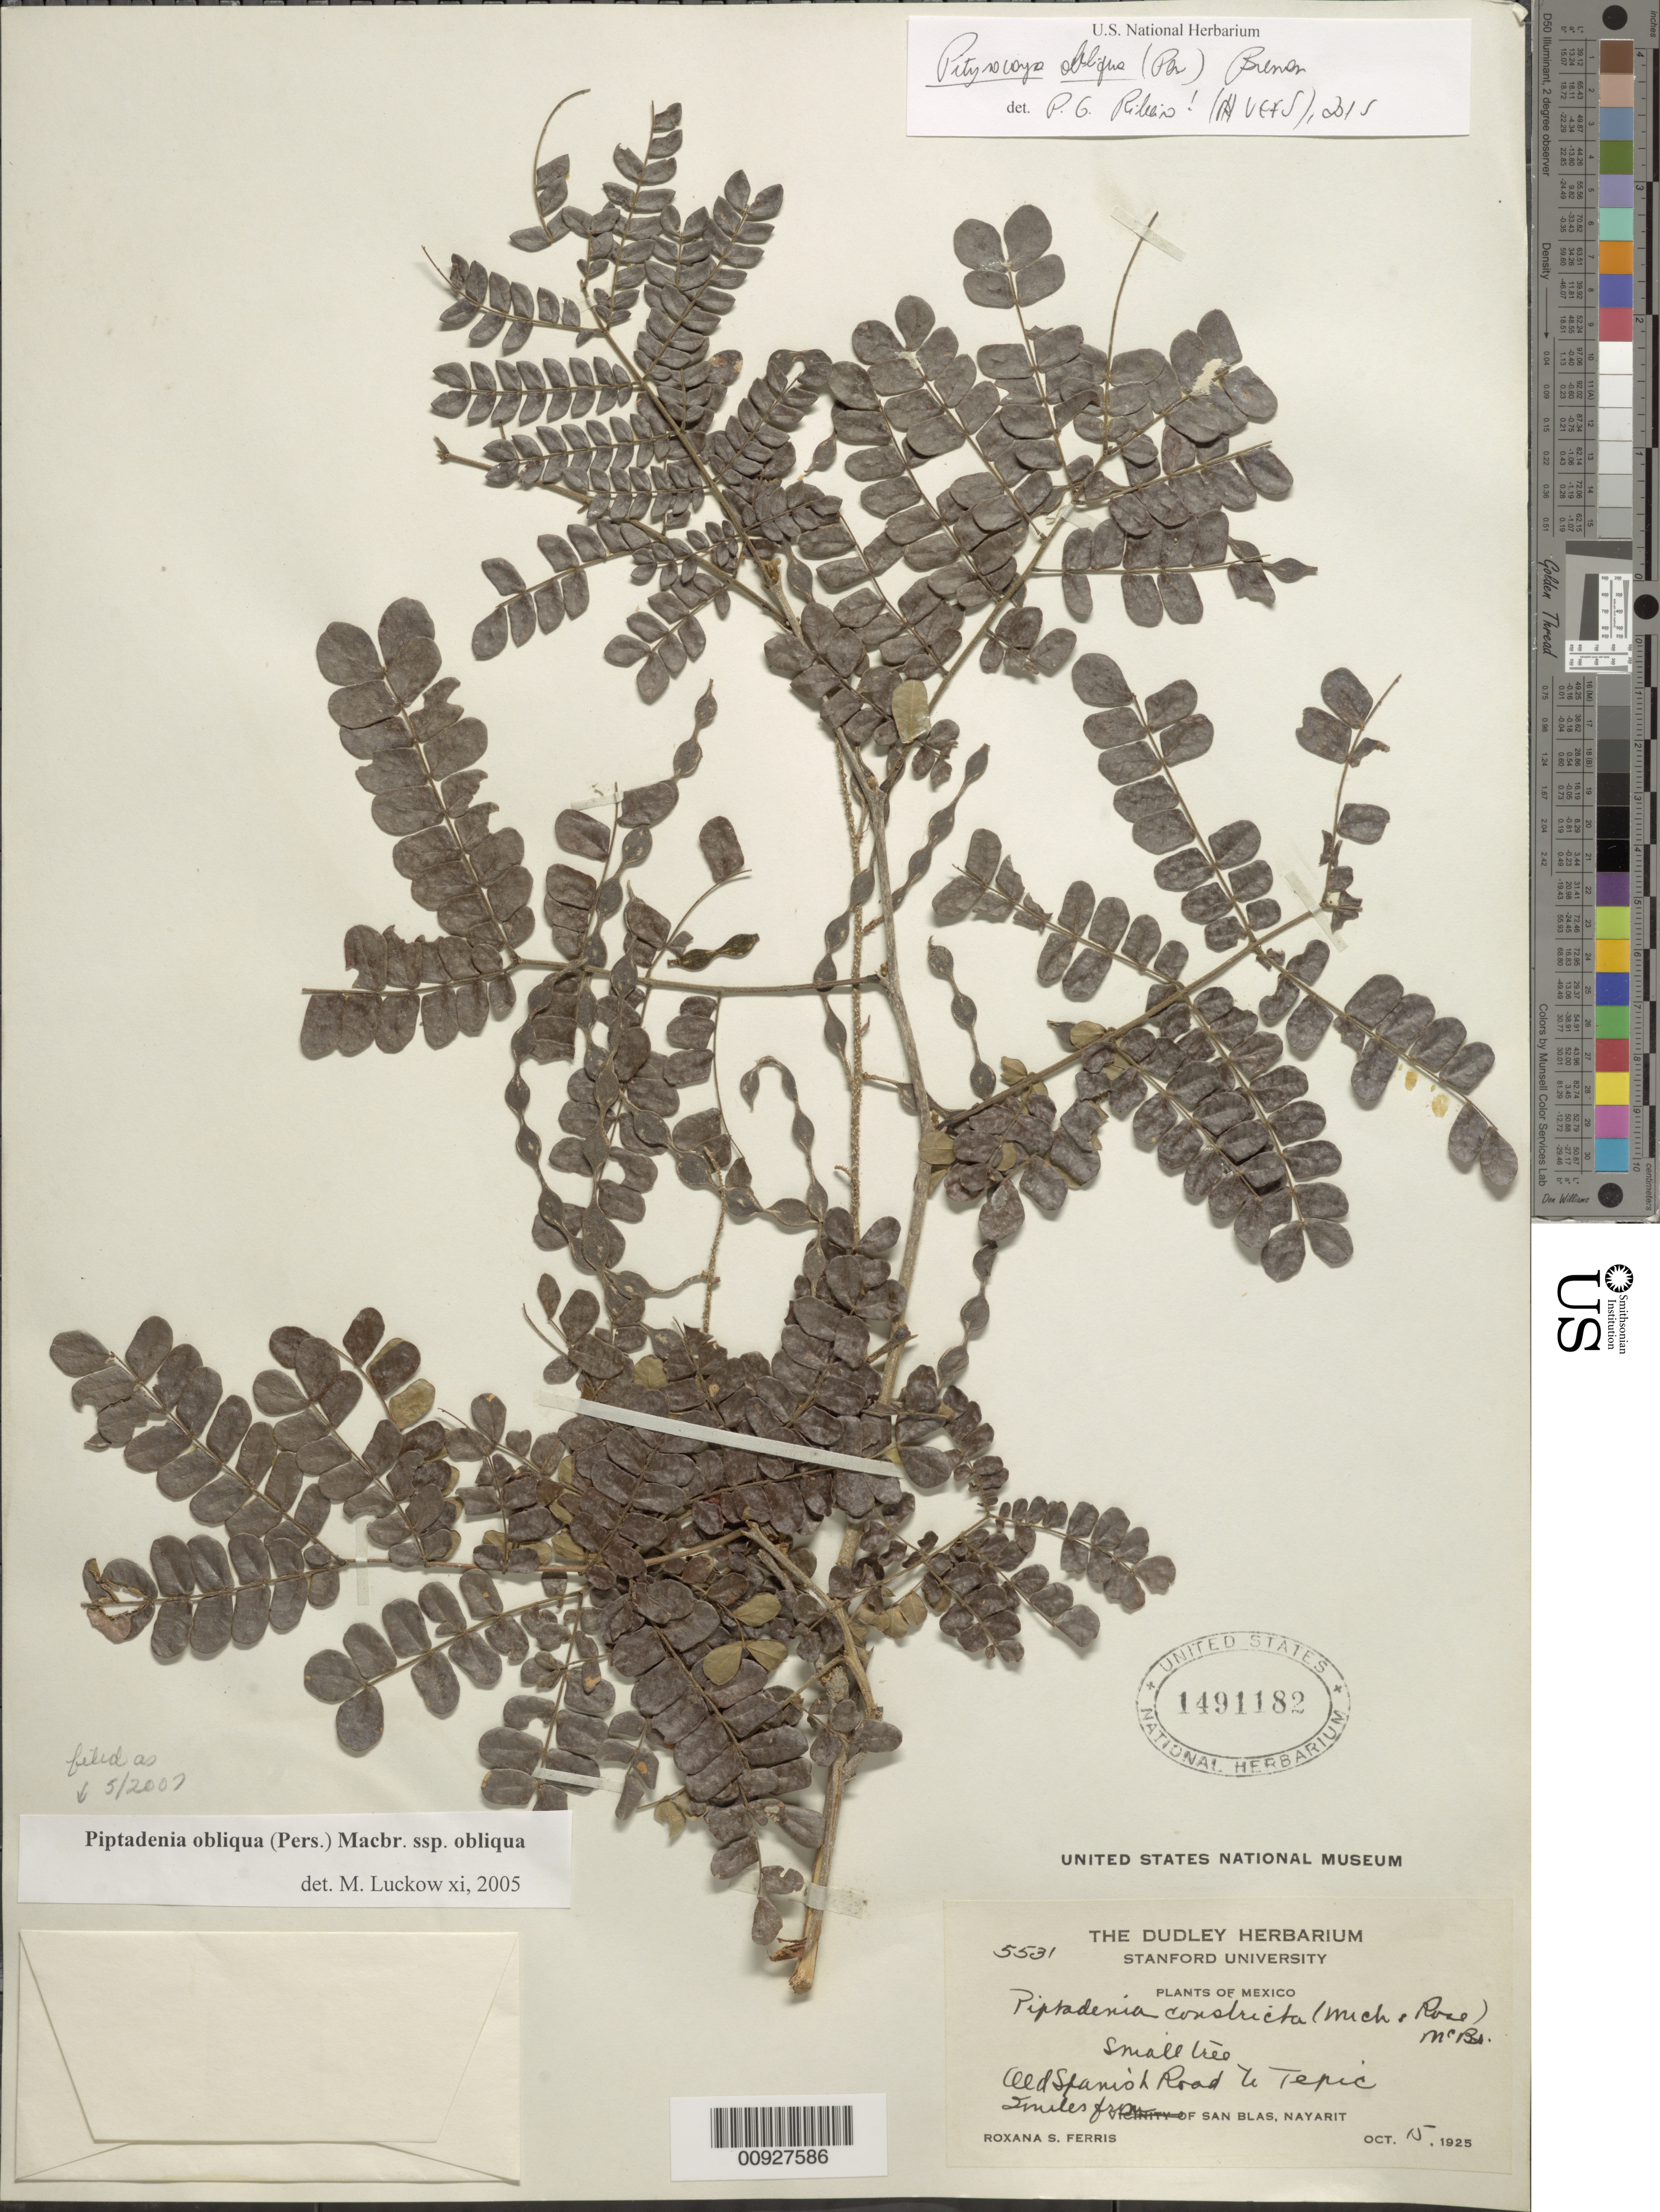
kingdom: Plantae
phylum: Tracheophyta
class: Magnoliopsida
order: Fabales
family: Fabaceae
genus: Pityrocarpa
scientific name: Pityrocarpa obliqua subsp. obliqua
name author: (Pers.) Brenan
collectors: R. S. Ferris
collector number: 5531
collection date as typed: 15 Oct 1925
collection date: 1925-10-15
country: Mexico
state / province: Nayarit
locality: Old Spanish Road to Tepic 2 miles from San Blas, Nayarit.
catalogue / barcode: US 1491182